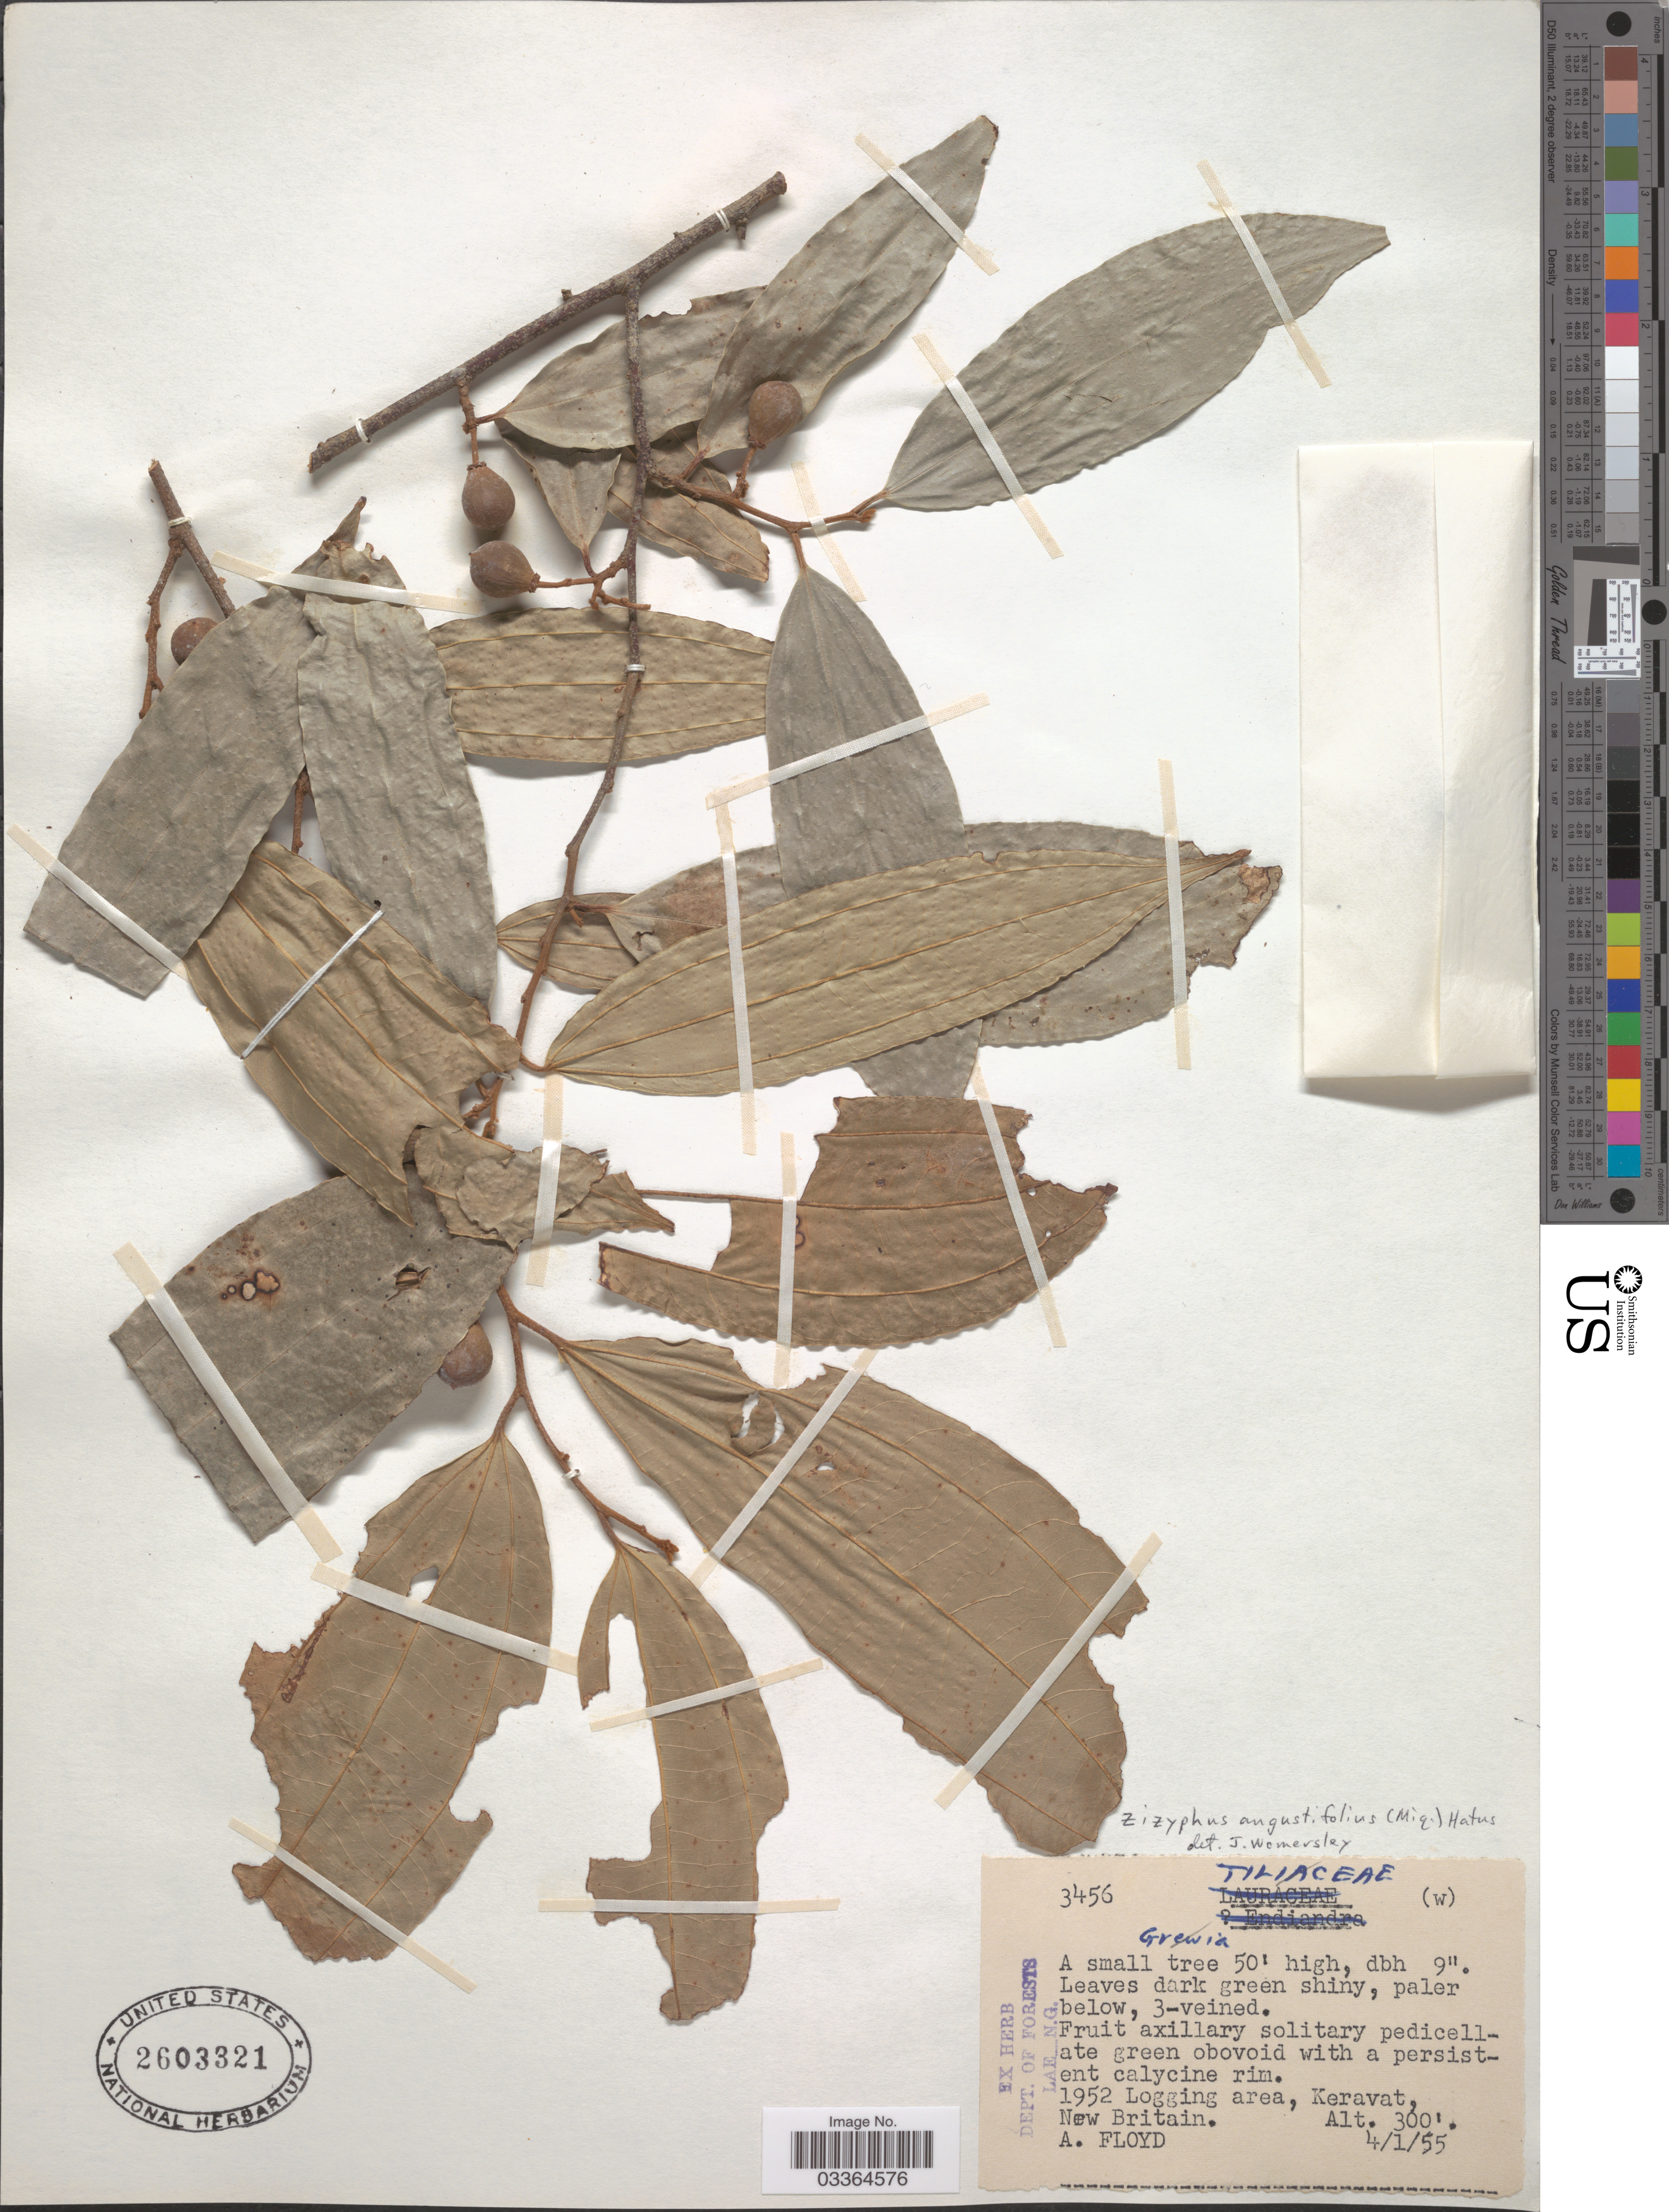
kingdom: Plantae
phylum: Tracheophyta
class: Magnoliopsida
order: Rosales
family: Rhamnaceae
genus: Ziziphus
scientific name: Ziziphus angustifolia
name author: (Miq.) Hatus. ex Steenis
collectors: A. Floyd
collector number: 3456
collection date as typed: Transcribed d/m/y: 4/1/55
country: Papua New Guinea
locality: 1952 Logging area, Keravat, New Britain.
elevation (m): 91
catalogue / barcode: US 2603321